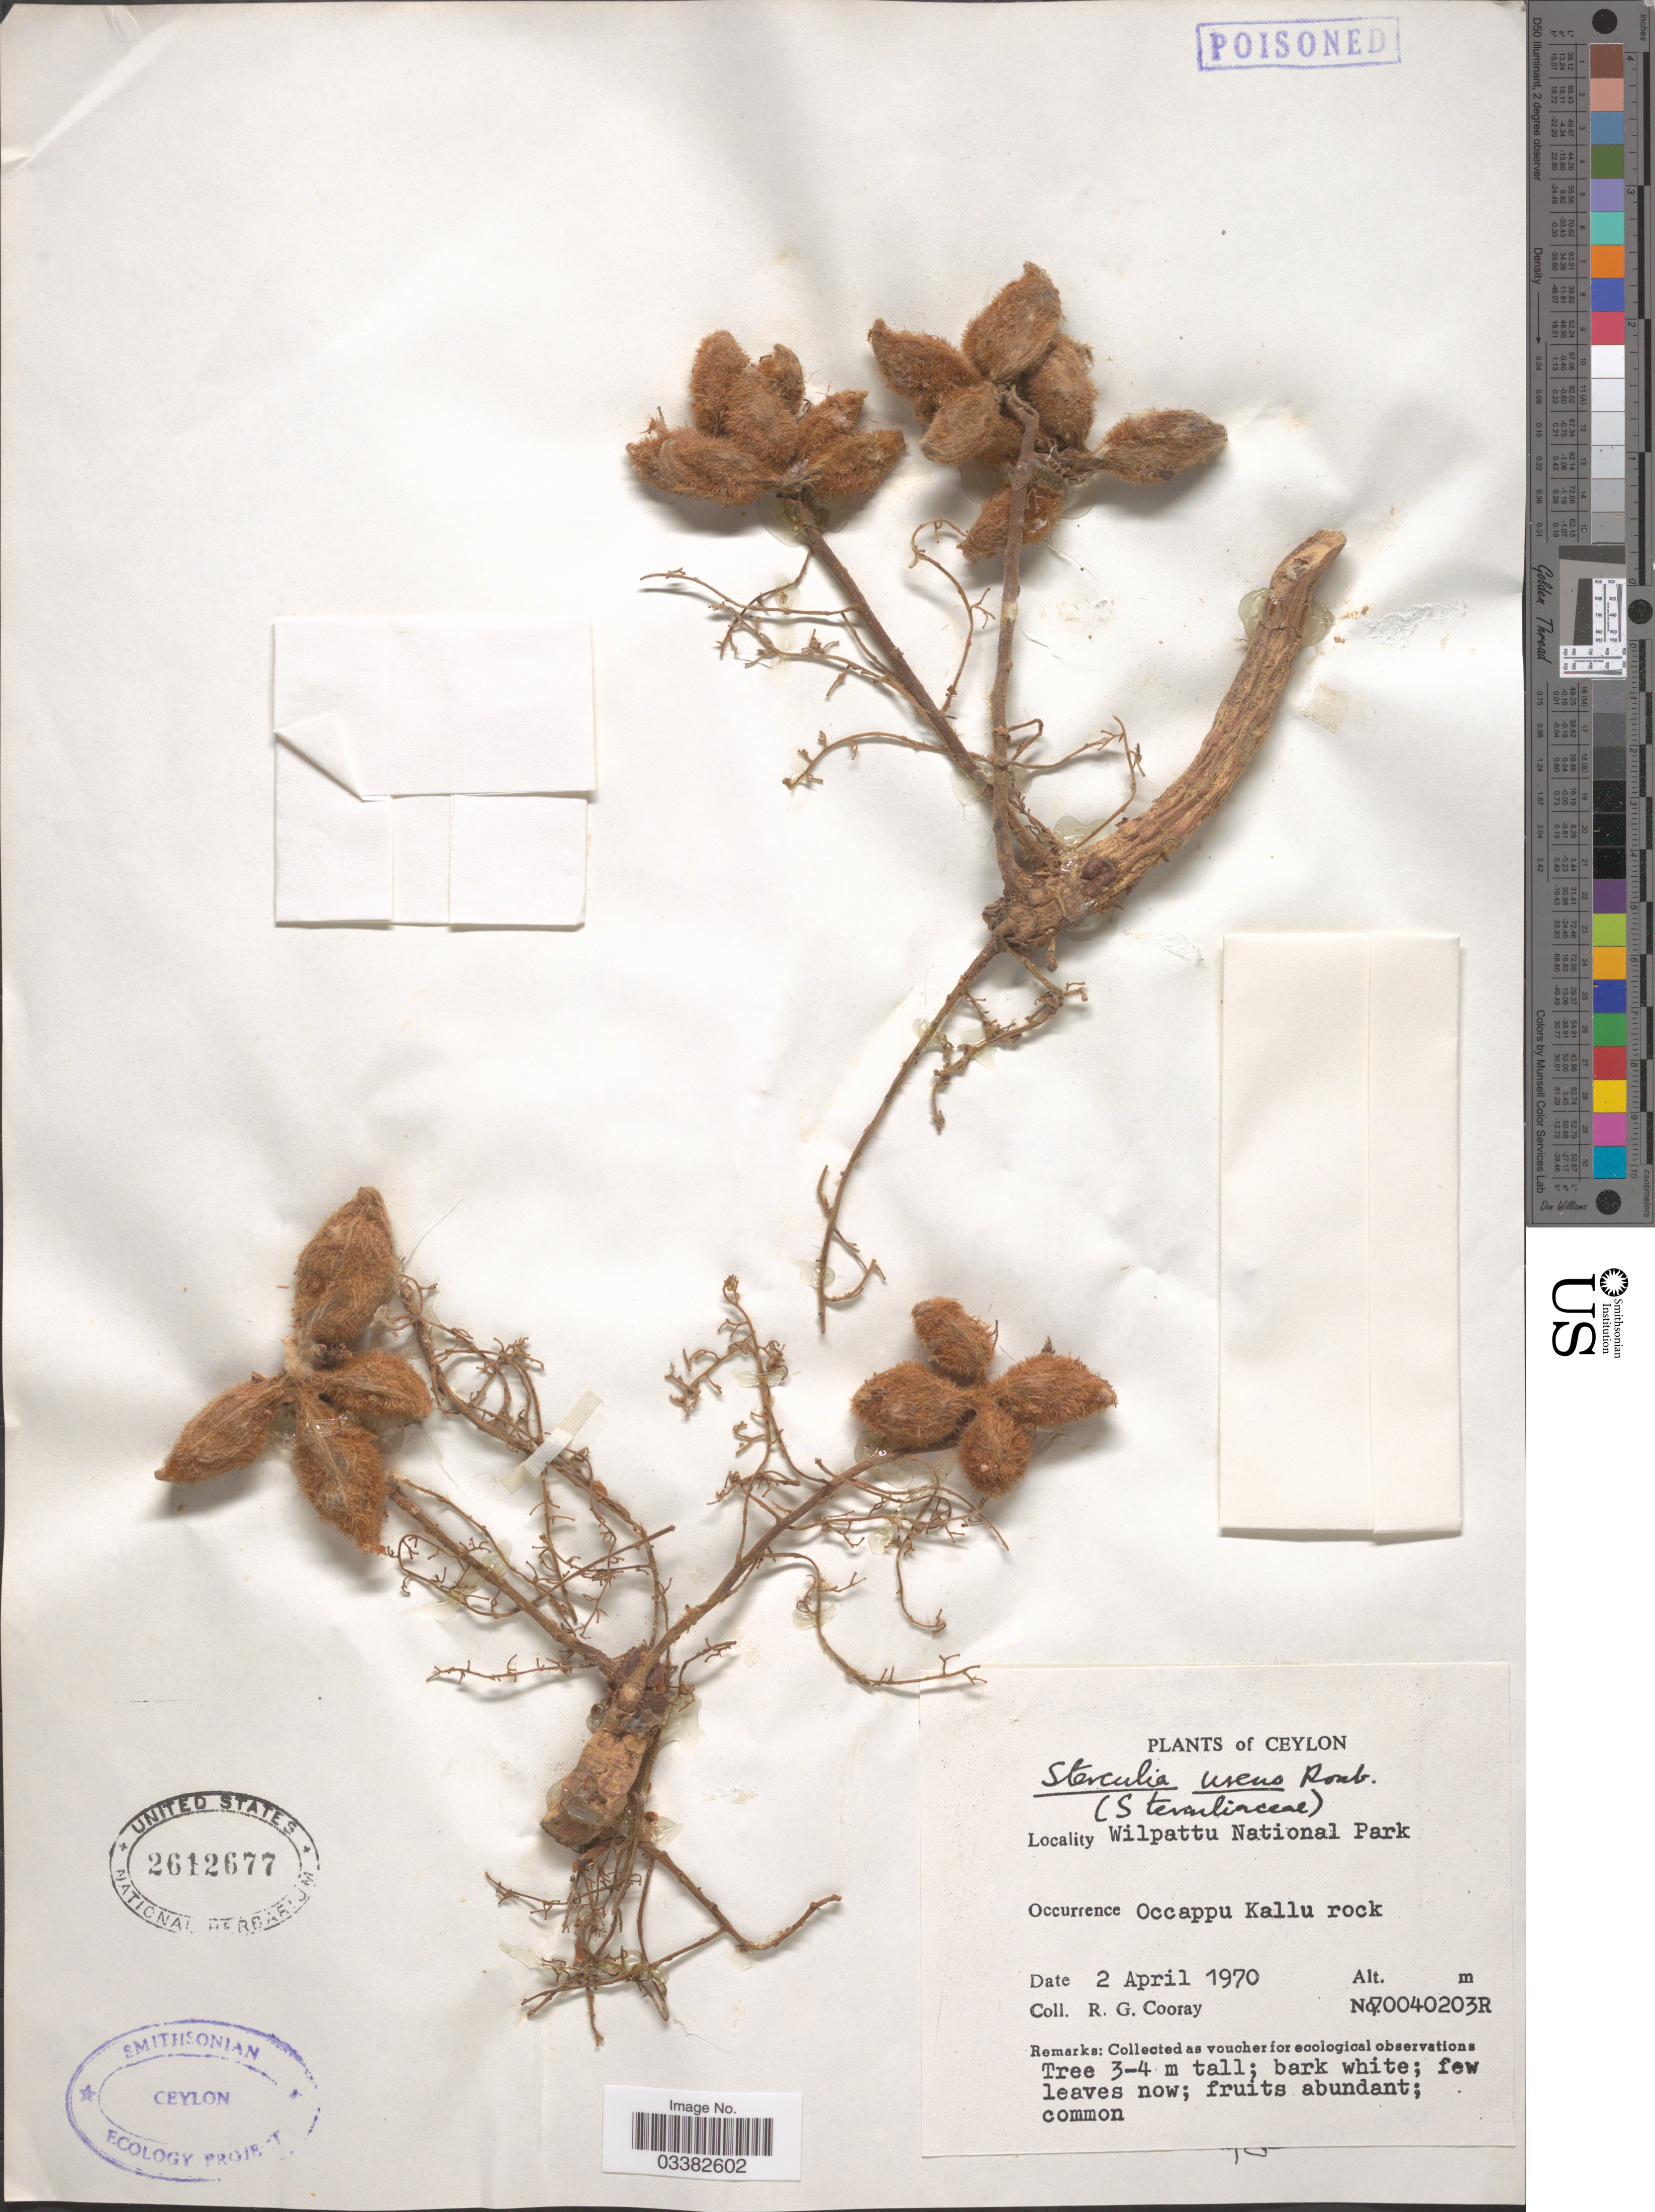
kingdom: Plantae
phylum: Tracheophyta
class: Magnoliopsida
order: Malvales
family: Malvaceae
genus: Sterculia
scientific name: Sterculia urens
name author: Roxb.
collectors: R. Cooray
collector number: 70040203R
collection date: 1970-04-02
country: Sri Lanka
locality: Ceylon. Wilpattu National Park. Occappu Kallu rock.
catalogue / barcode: US 2612677